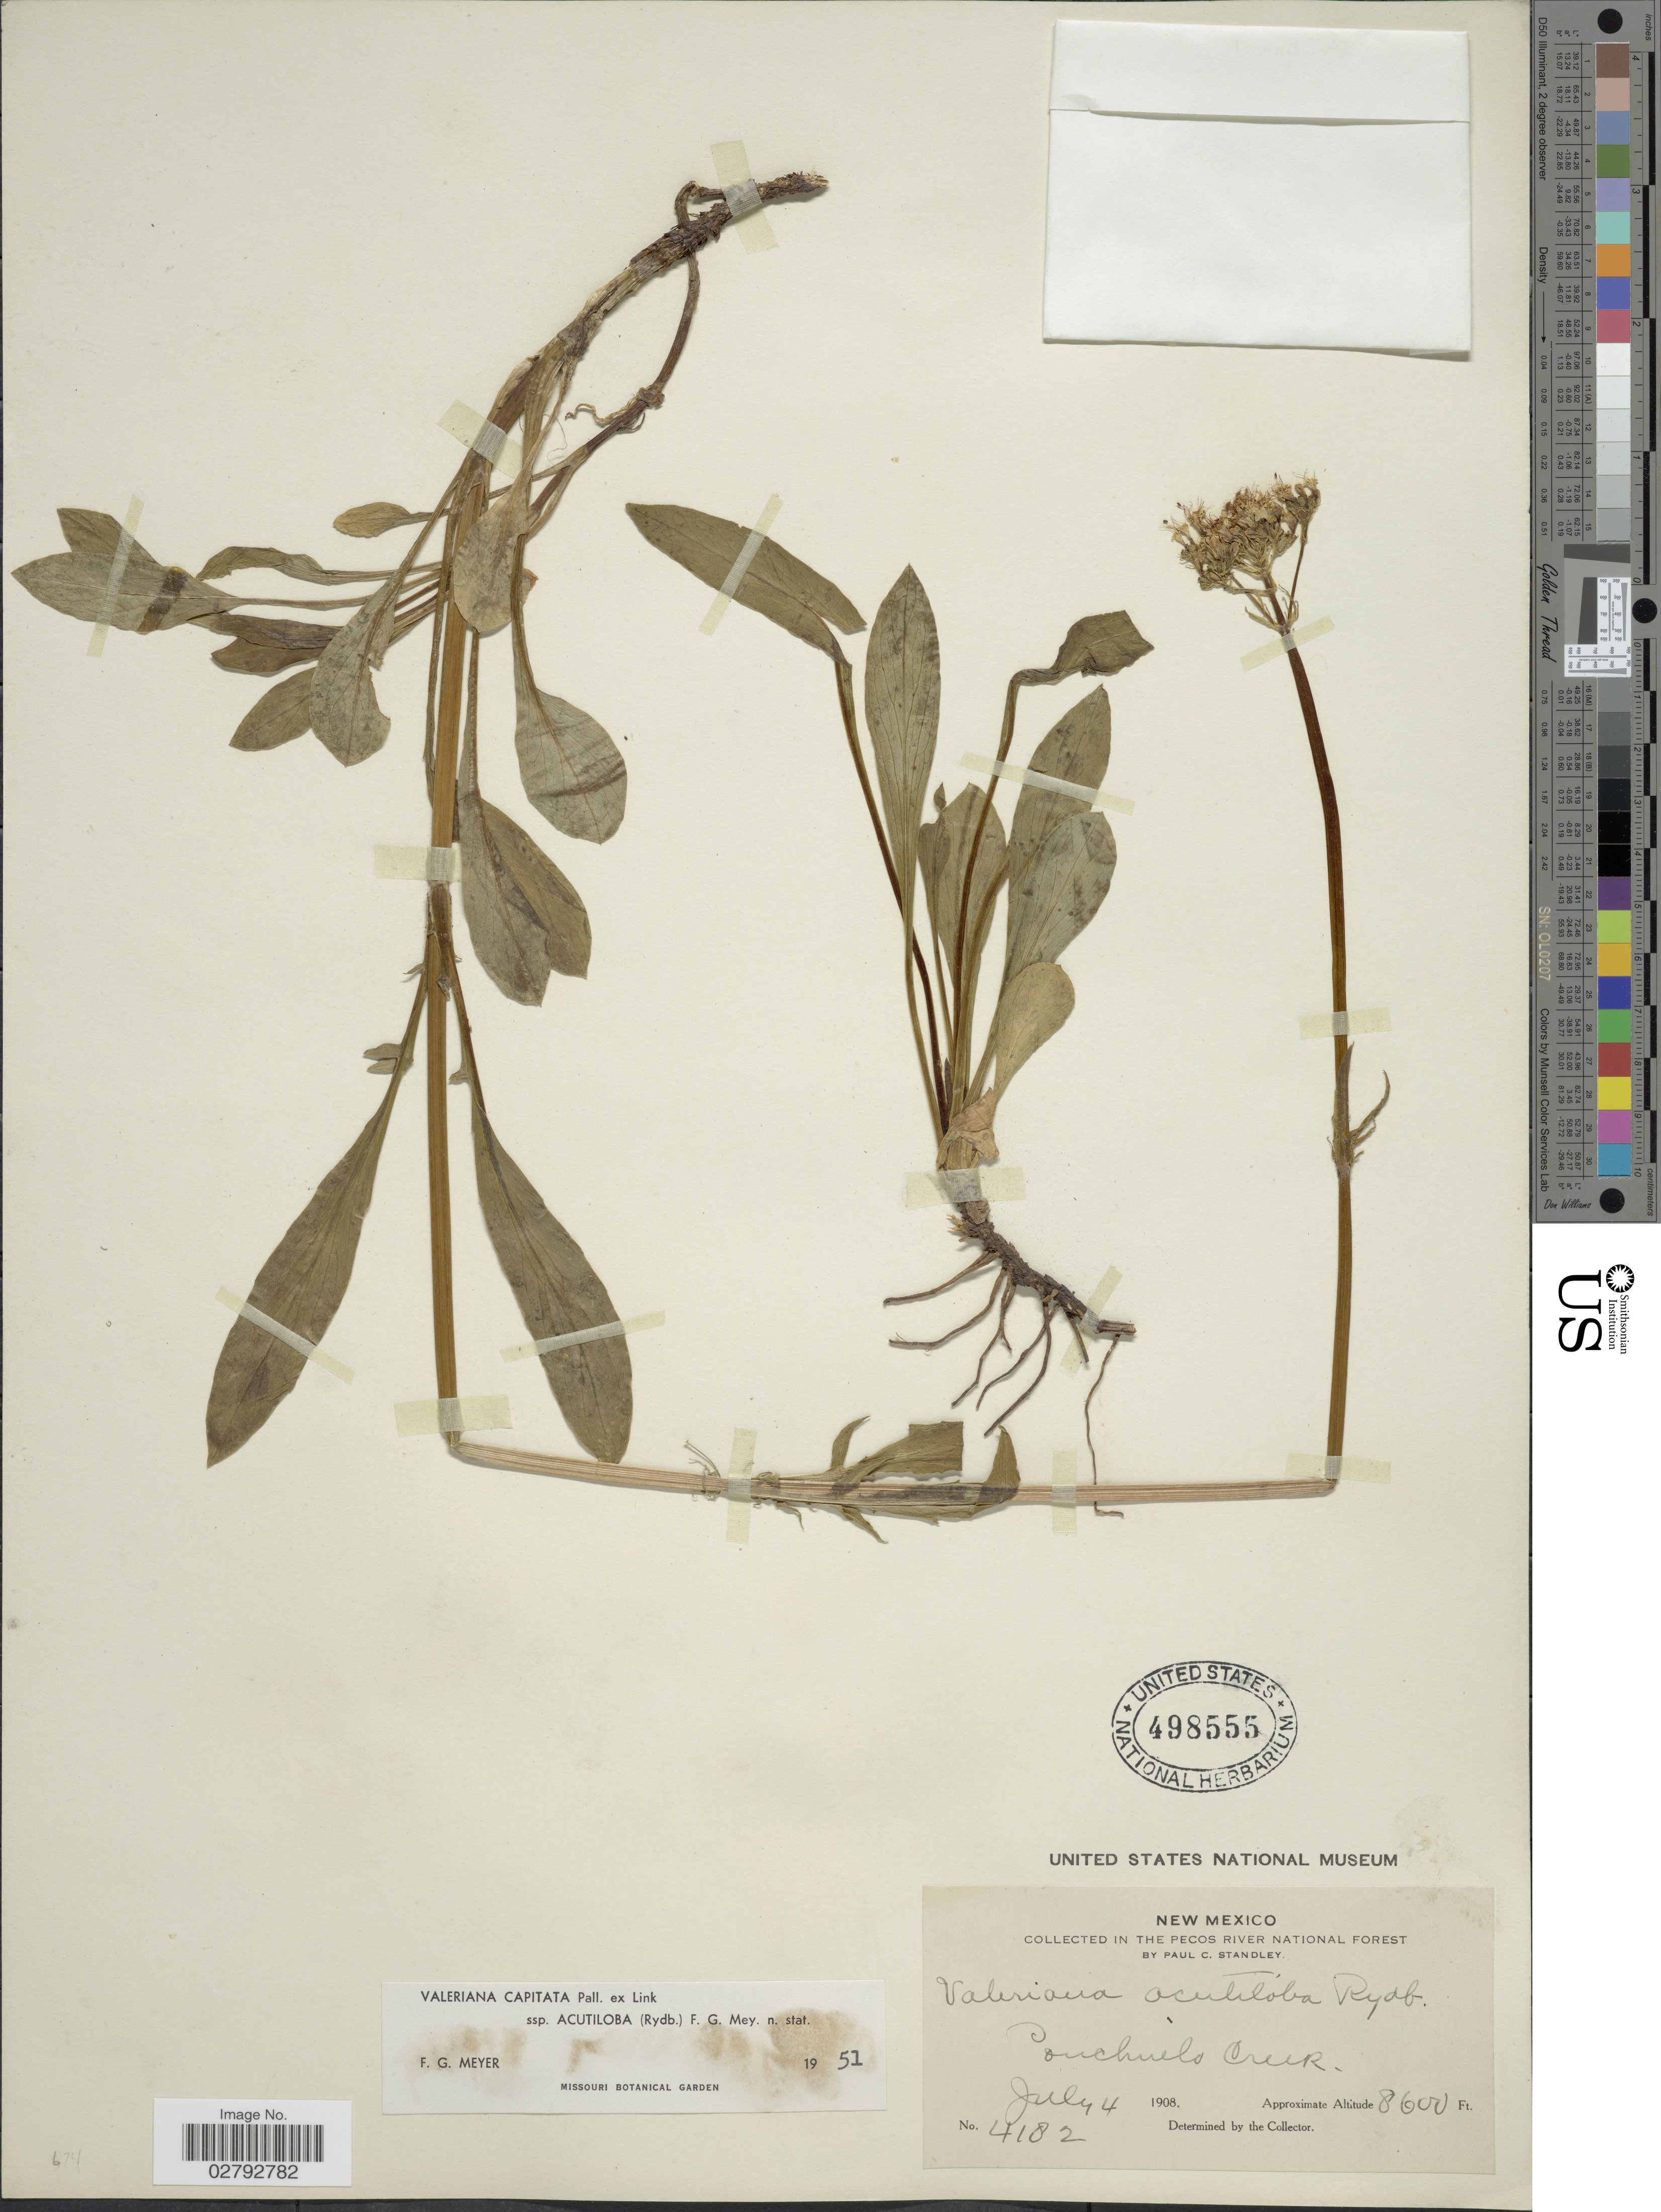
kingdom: Plantae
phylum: Tracheophyta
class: Magnoliopsida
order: Dipsacales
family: Caprifoliaceae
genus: Valeriana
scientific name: Valeriana capitata subsp. acutiloba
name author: Pall. ex Link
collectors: P. C. Standley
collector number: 4182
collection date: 1908-07-04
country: United States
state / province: New Mexico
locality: In the Pecos River National Forest. Pouchuelo Creek.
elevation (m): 2621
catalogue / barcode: US 498555